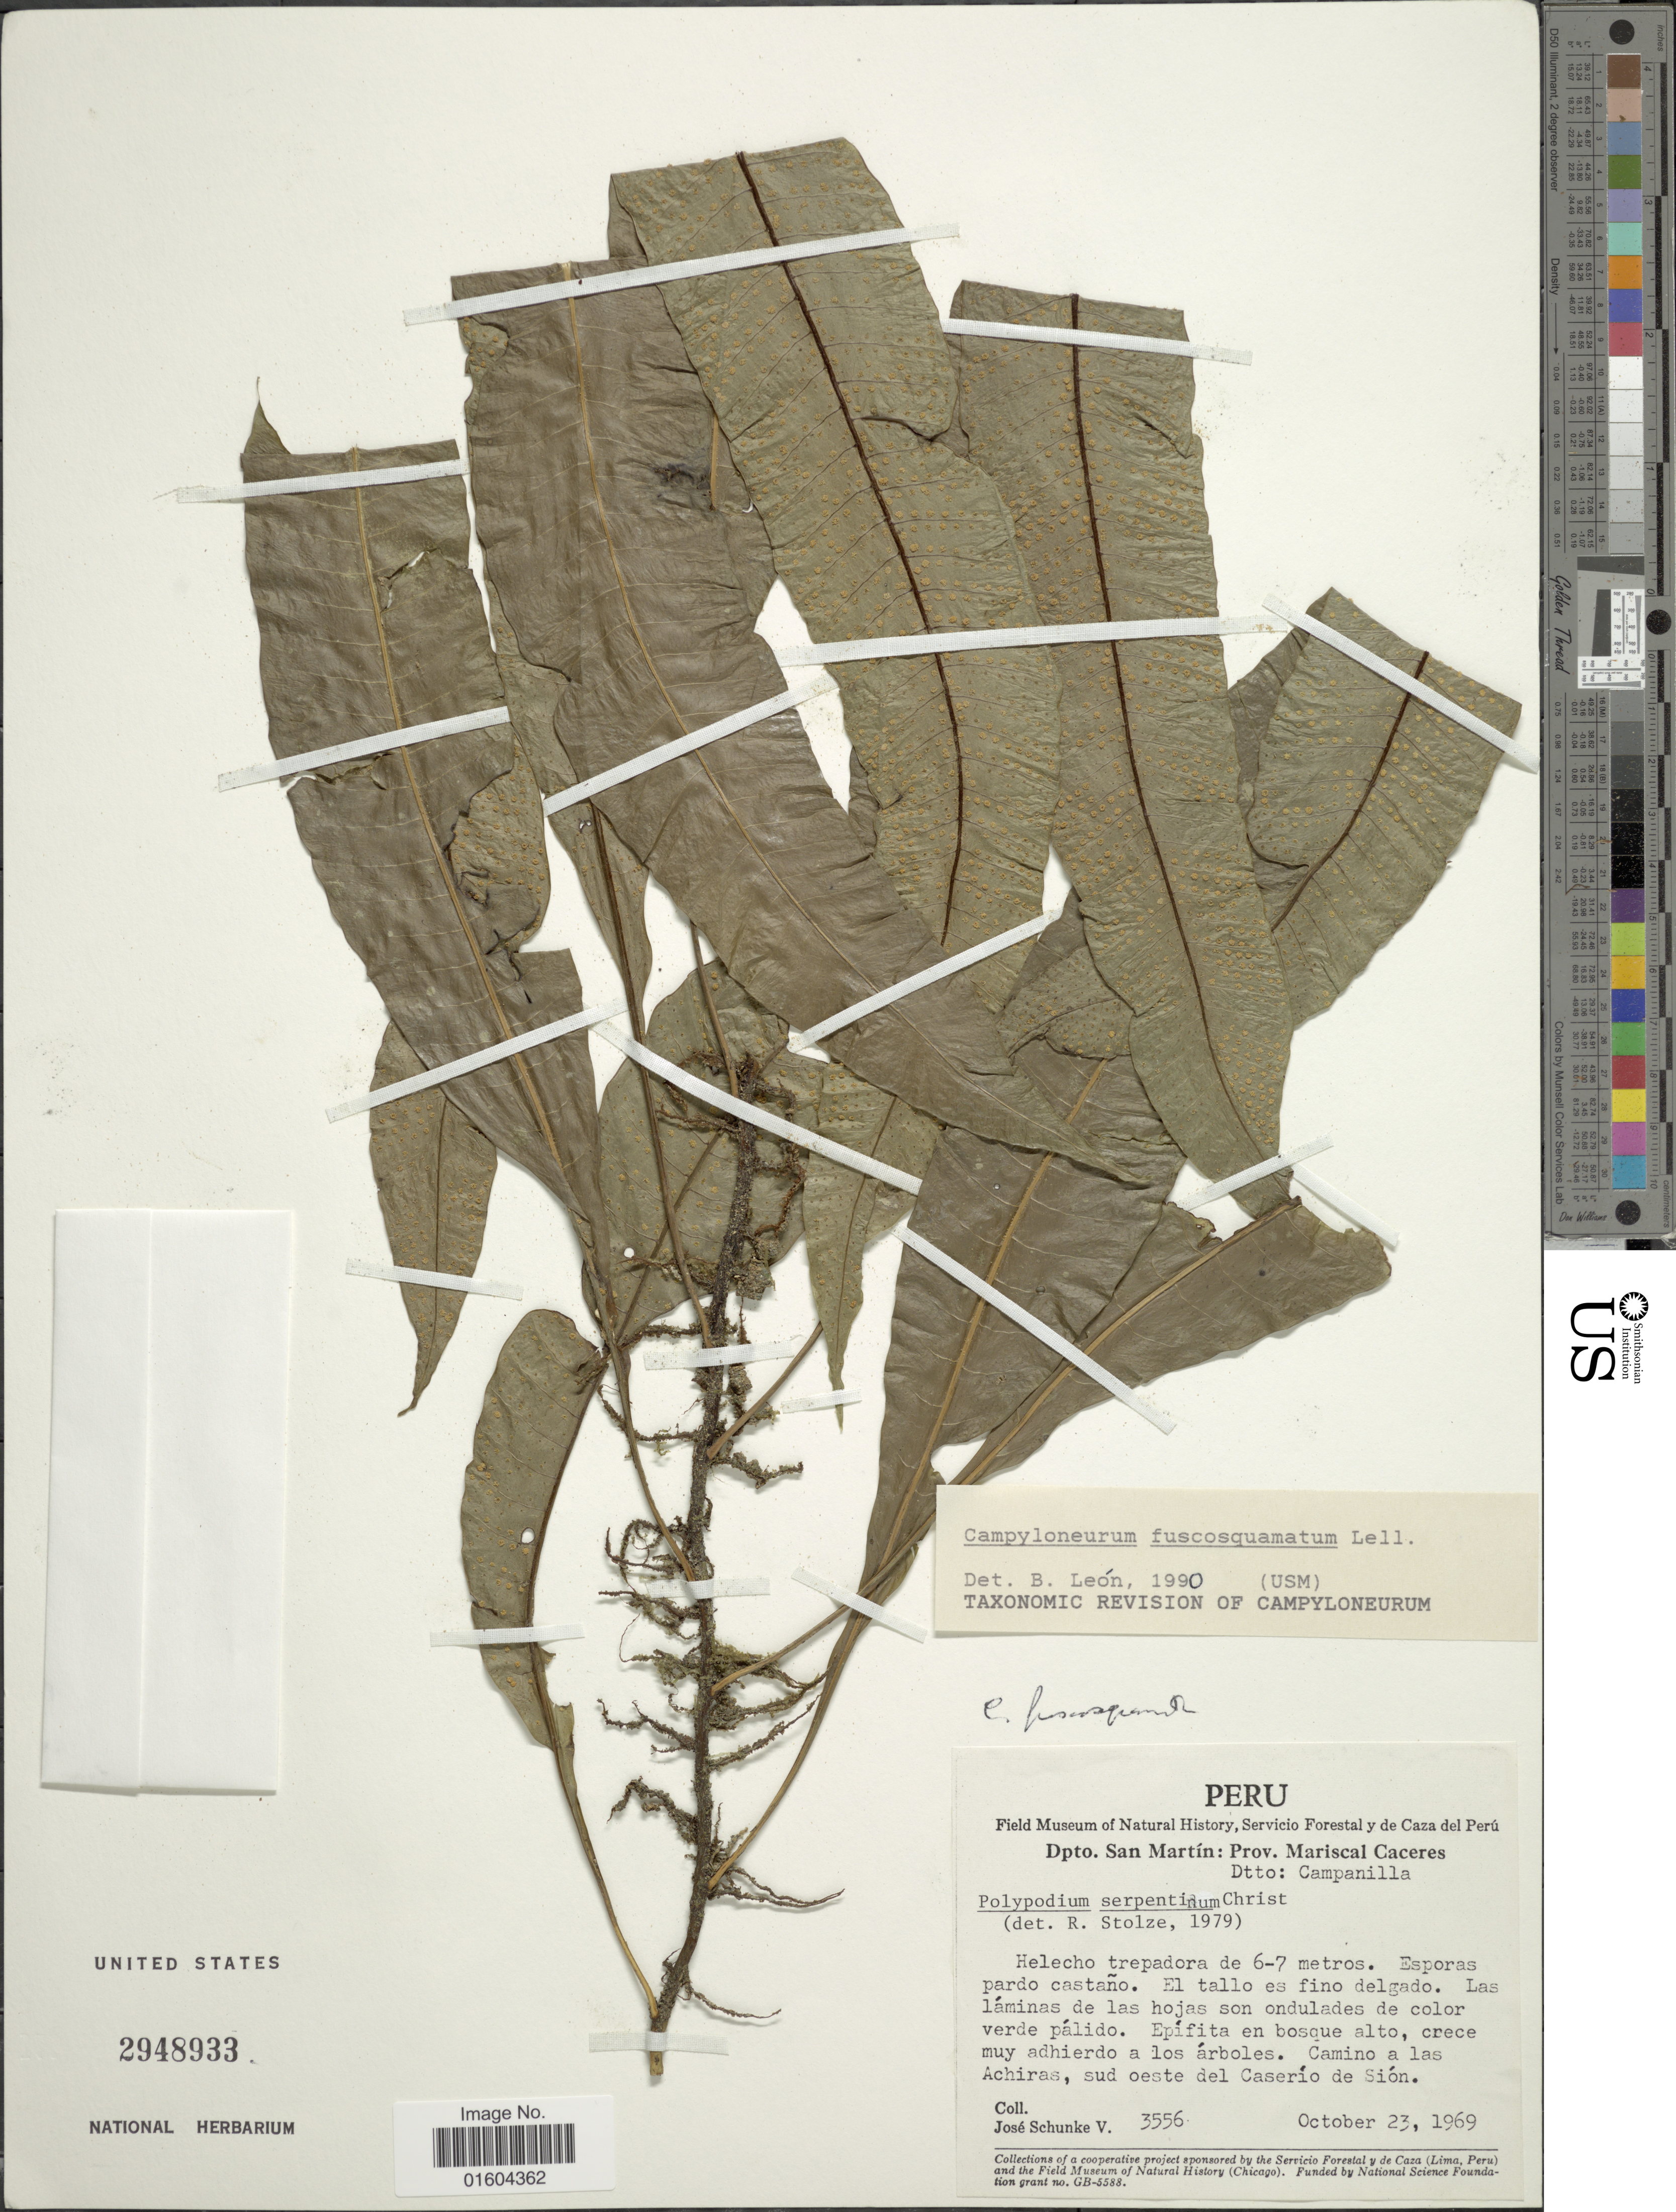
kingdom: Plantae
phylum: Tracheophyta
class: Polypodiopsida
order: Polypodiales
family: Polypodiaceae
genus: Campyloneurum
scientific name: Campyloneurum fuscosquamatum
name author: Lellinger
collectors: J. Schunke Vigo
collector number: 3556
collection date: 1969-10-23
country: Peru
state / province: San Martín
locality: Peru. Dpto.San Martin: Prov. Mariscal Caceres. Dtto: Campanilla. Camino a las Achiras, sud oeste del Caserio de Sion.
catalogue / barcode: US 2948933